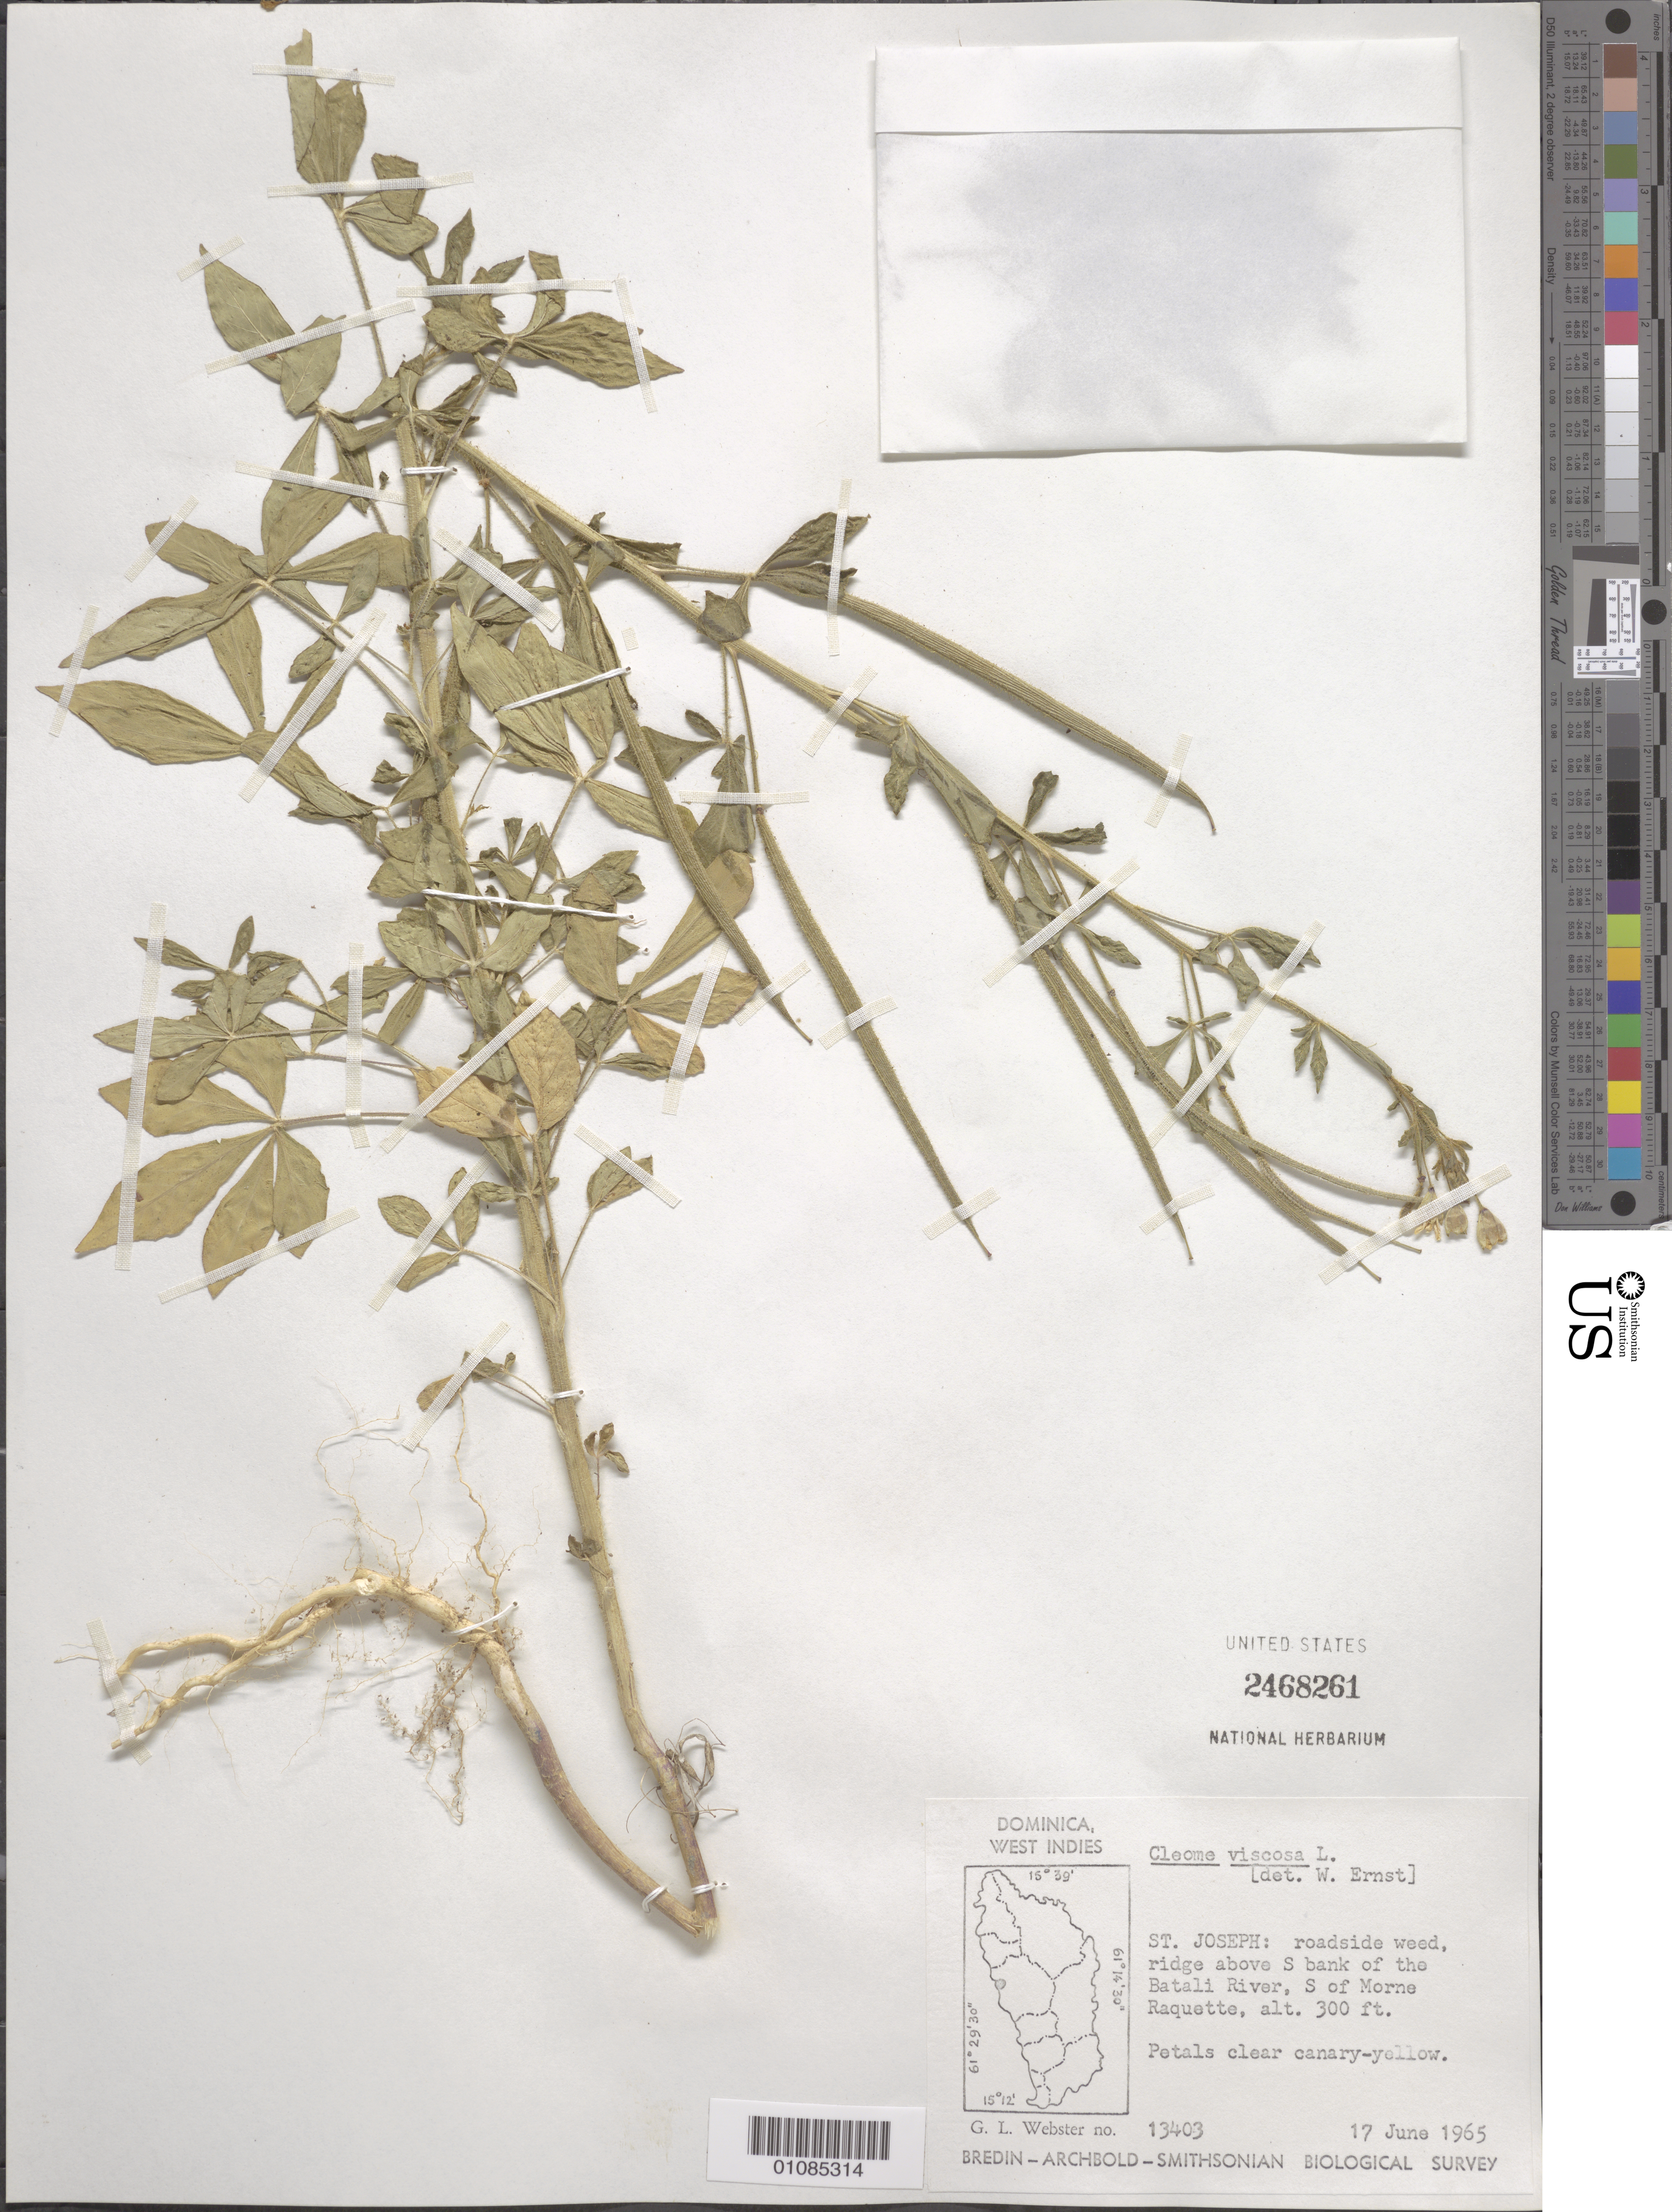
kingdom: Plantae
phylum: Tracheophyta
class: Magnoliopsida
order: Brassicales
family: Cleomaceae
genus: Arivela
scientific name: Arivela viscosa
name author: (L.) Raf.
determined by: Strong, M. T., (US), Smithsonian Institution - National Museum of Natural History (UNITED STATES)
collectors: G. L. Webster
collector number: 13403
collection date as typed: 17 Jun 1965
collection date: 1965-06-17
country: Dominica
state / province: St. Joseph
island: Dominica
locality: Ridge above S bank of the Batali River, S of Morne Raquette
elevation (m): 91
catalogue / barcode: US 2468261